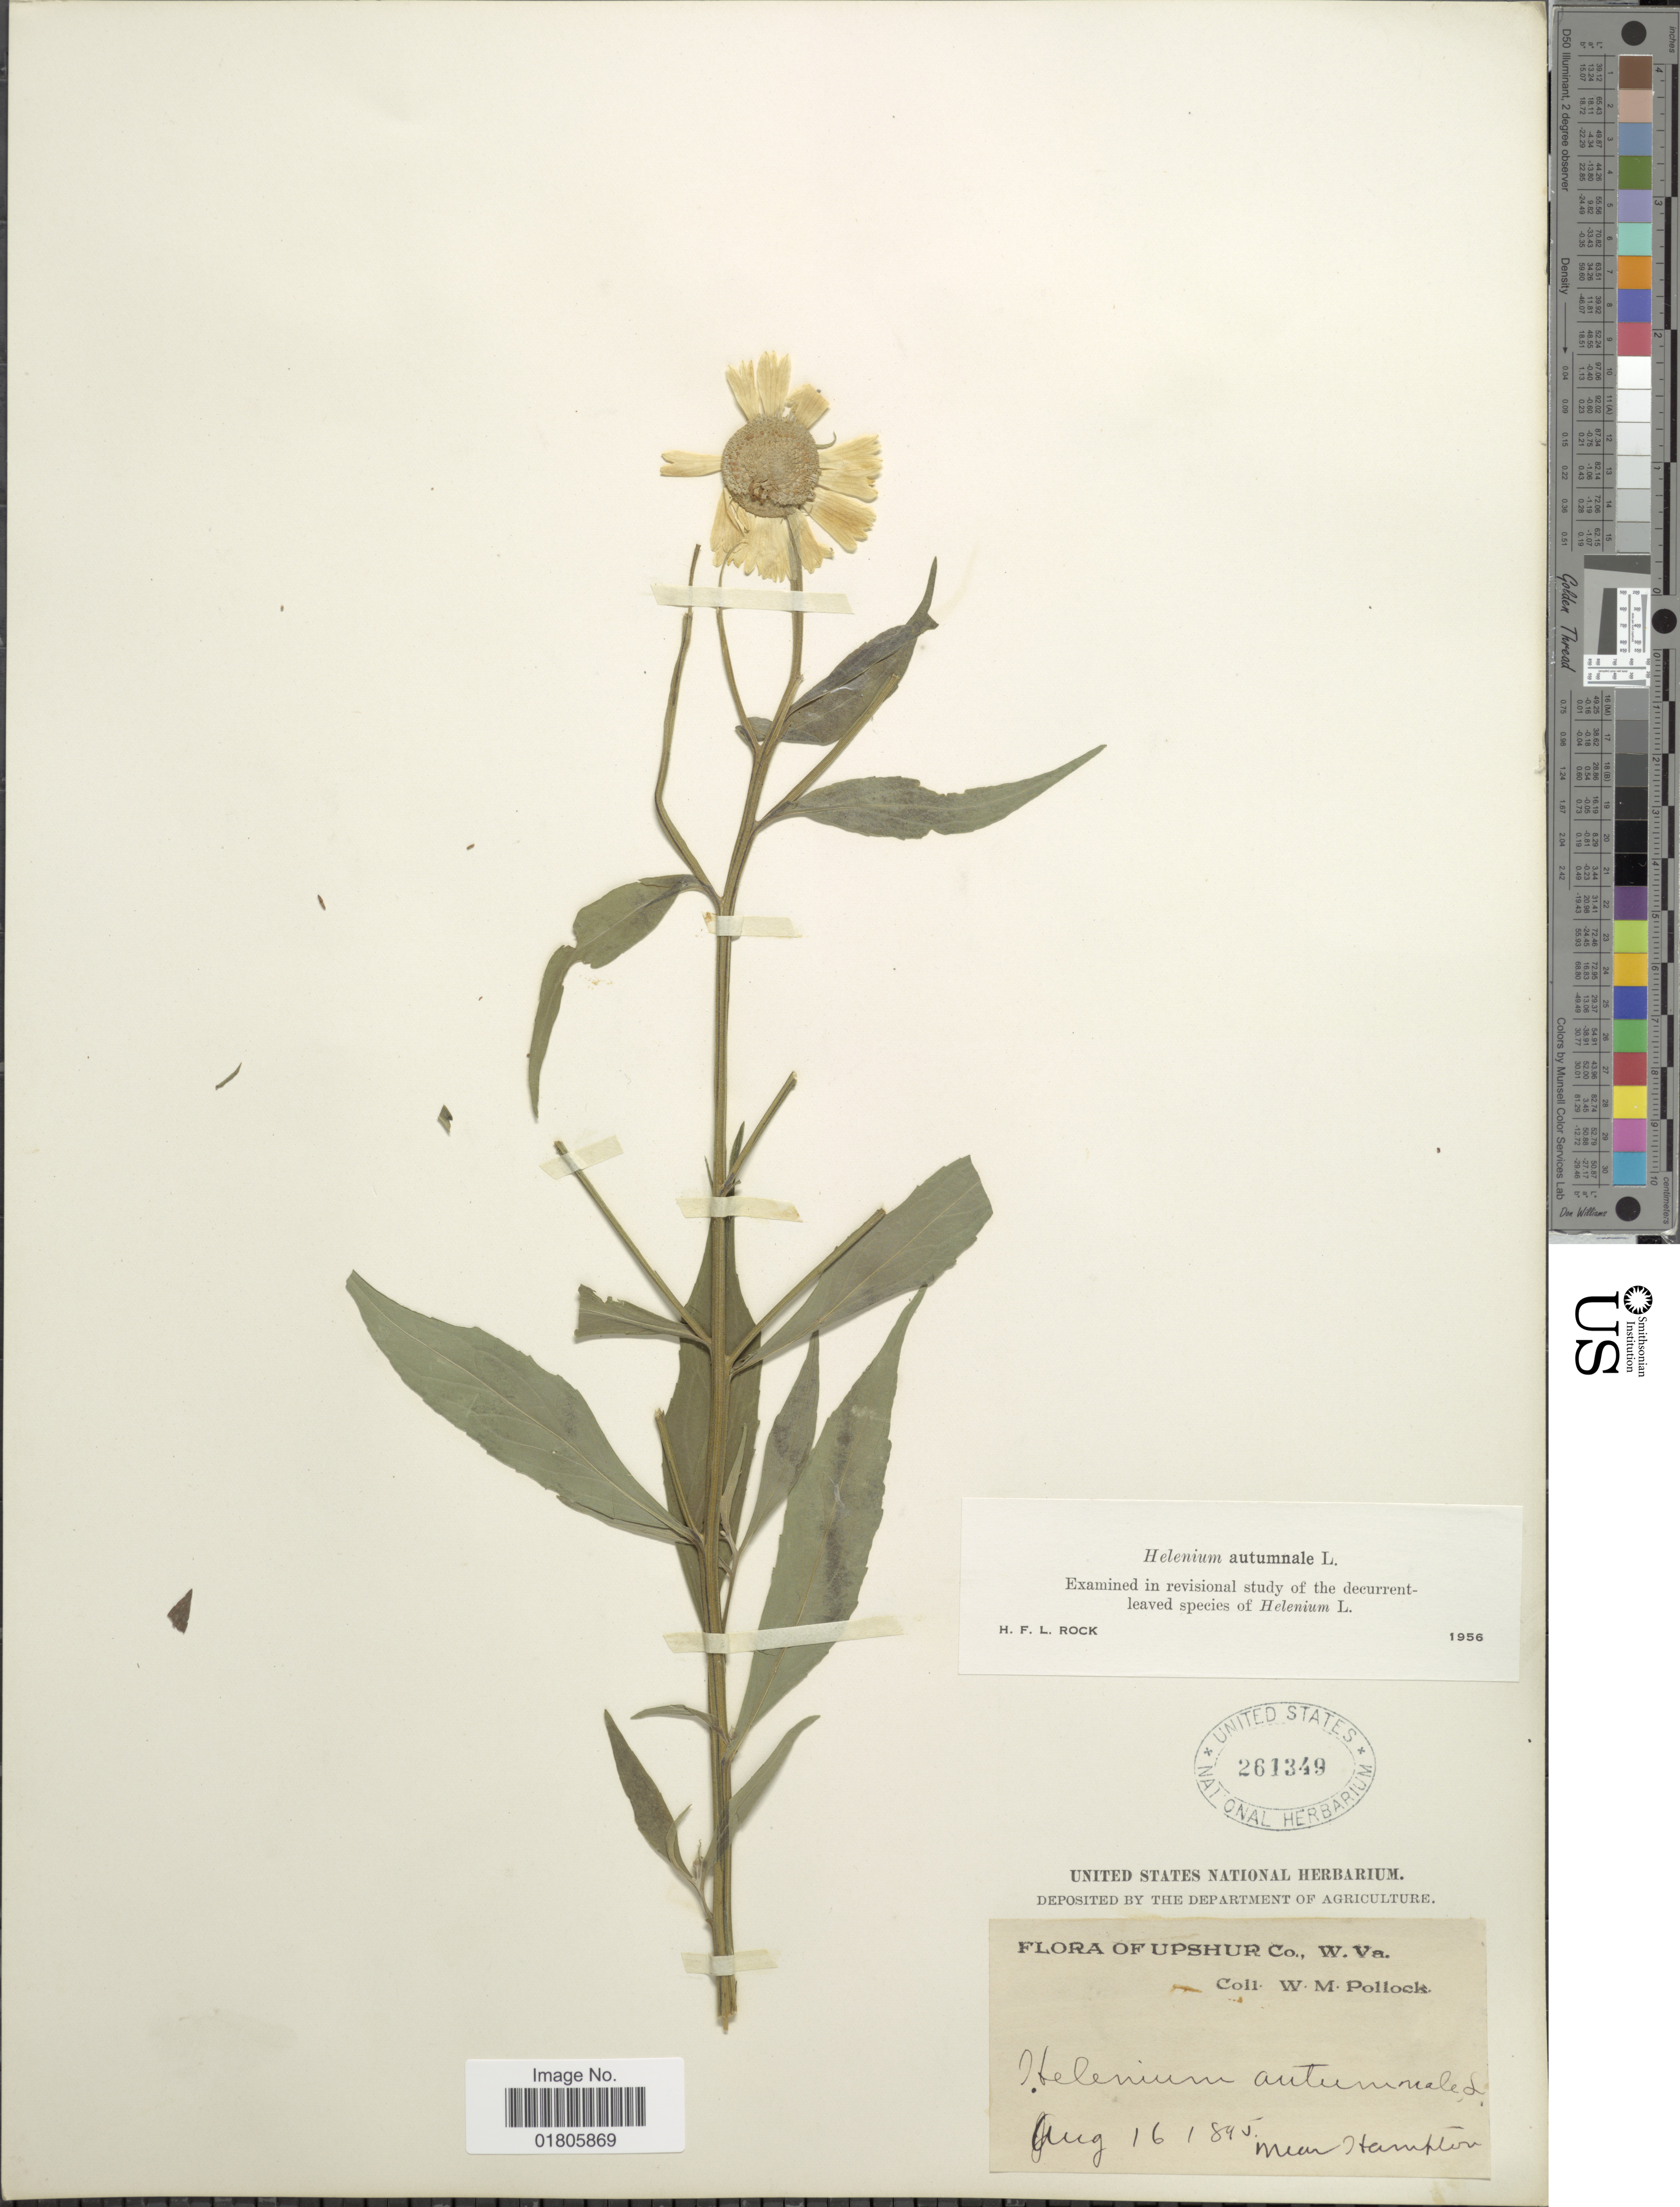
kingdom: Plantae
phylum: Tracheophyta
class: Magnoliopsida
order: Asterales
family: Asteraceae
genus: Helenium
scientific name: Helenium autumnale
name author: L.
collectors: W. M. Pollock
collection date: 1895-08-16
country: United States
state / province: West Virginia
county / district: Upshur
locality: W. Va. near Hampton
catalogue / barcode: US 261349